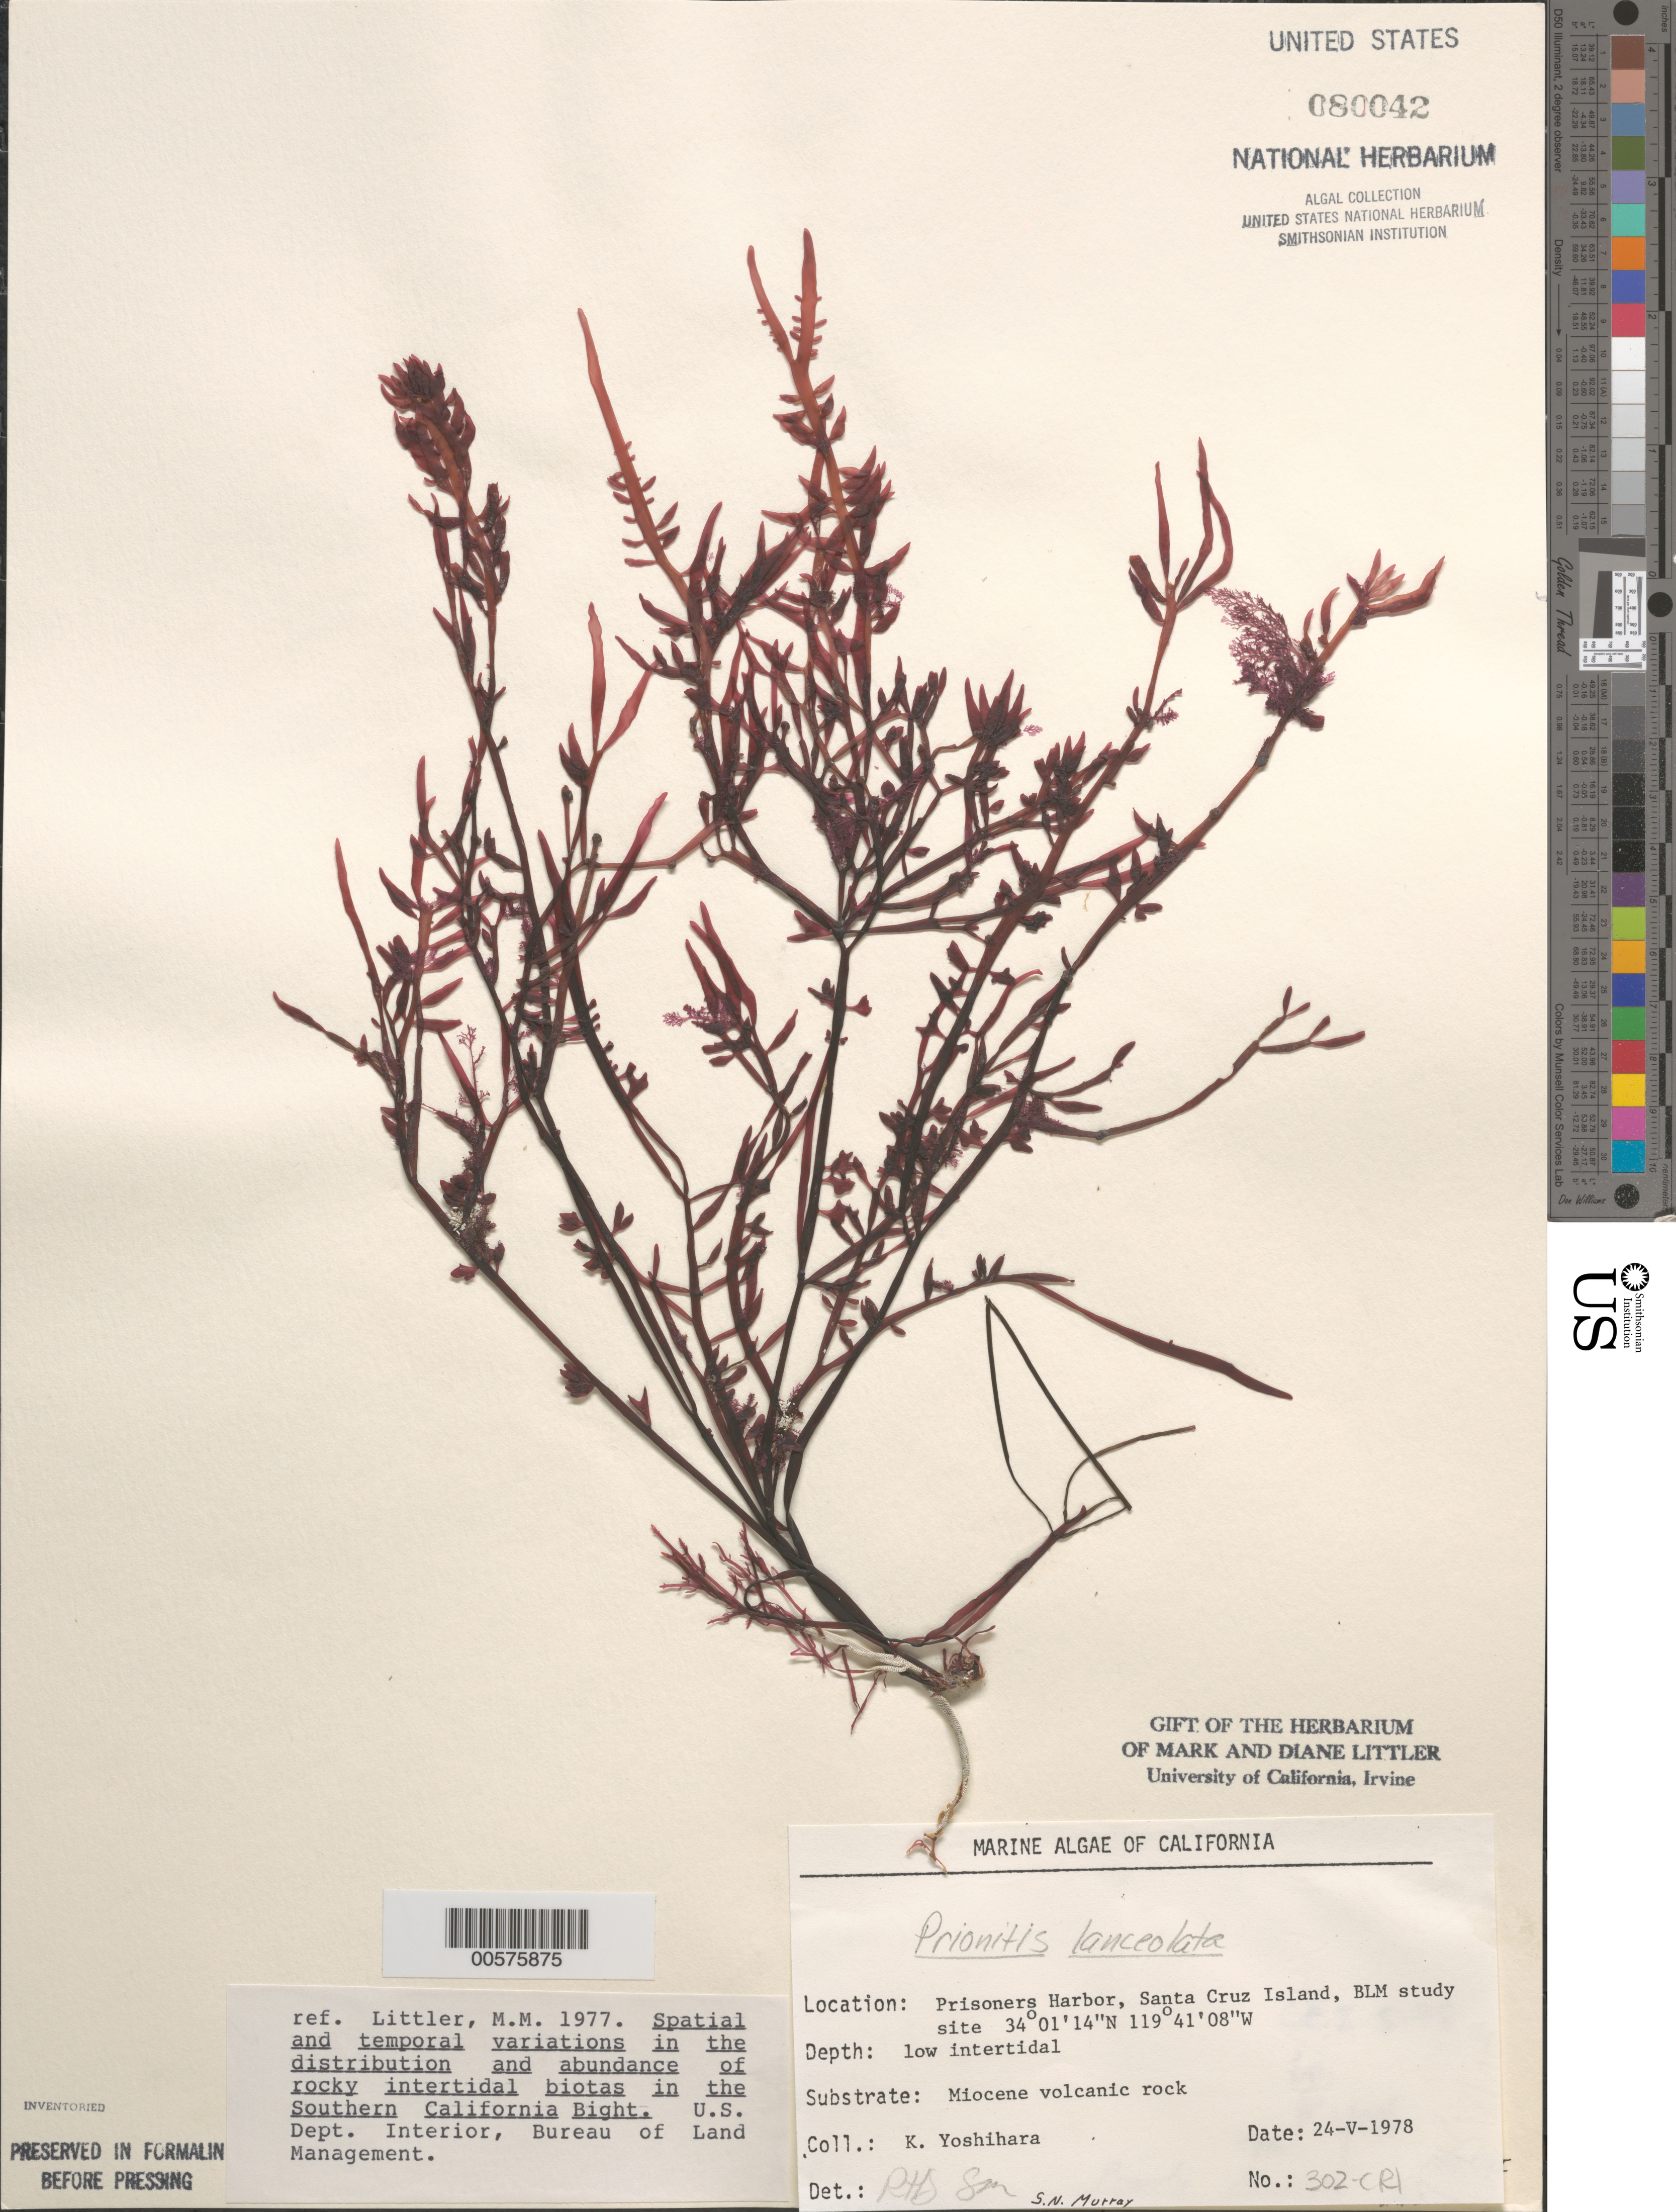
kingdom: Plantae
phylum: Rhodophyta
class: Florideophyceae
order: Cryptonemiales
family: Cryptonemiaceae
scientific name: Prionitis lanceolata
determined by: Sims, Robert H.; Murray, S. N.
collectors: K. Yoshihara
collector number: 302-cri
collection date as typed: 24 May 1978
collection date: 1978-05-24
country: United States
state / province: California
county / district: Santa Barbara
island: Santa Cruz Island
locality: Prisoners Harbor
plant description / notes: BLM-SOCALBIGHT Rocky Intertidal Survey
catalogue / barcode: US 80042